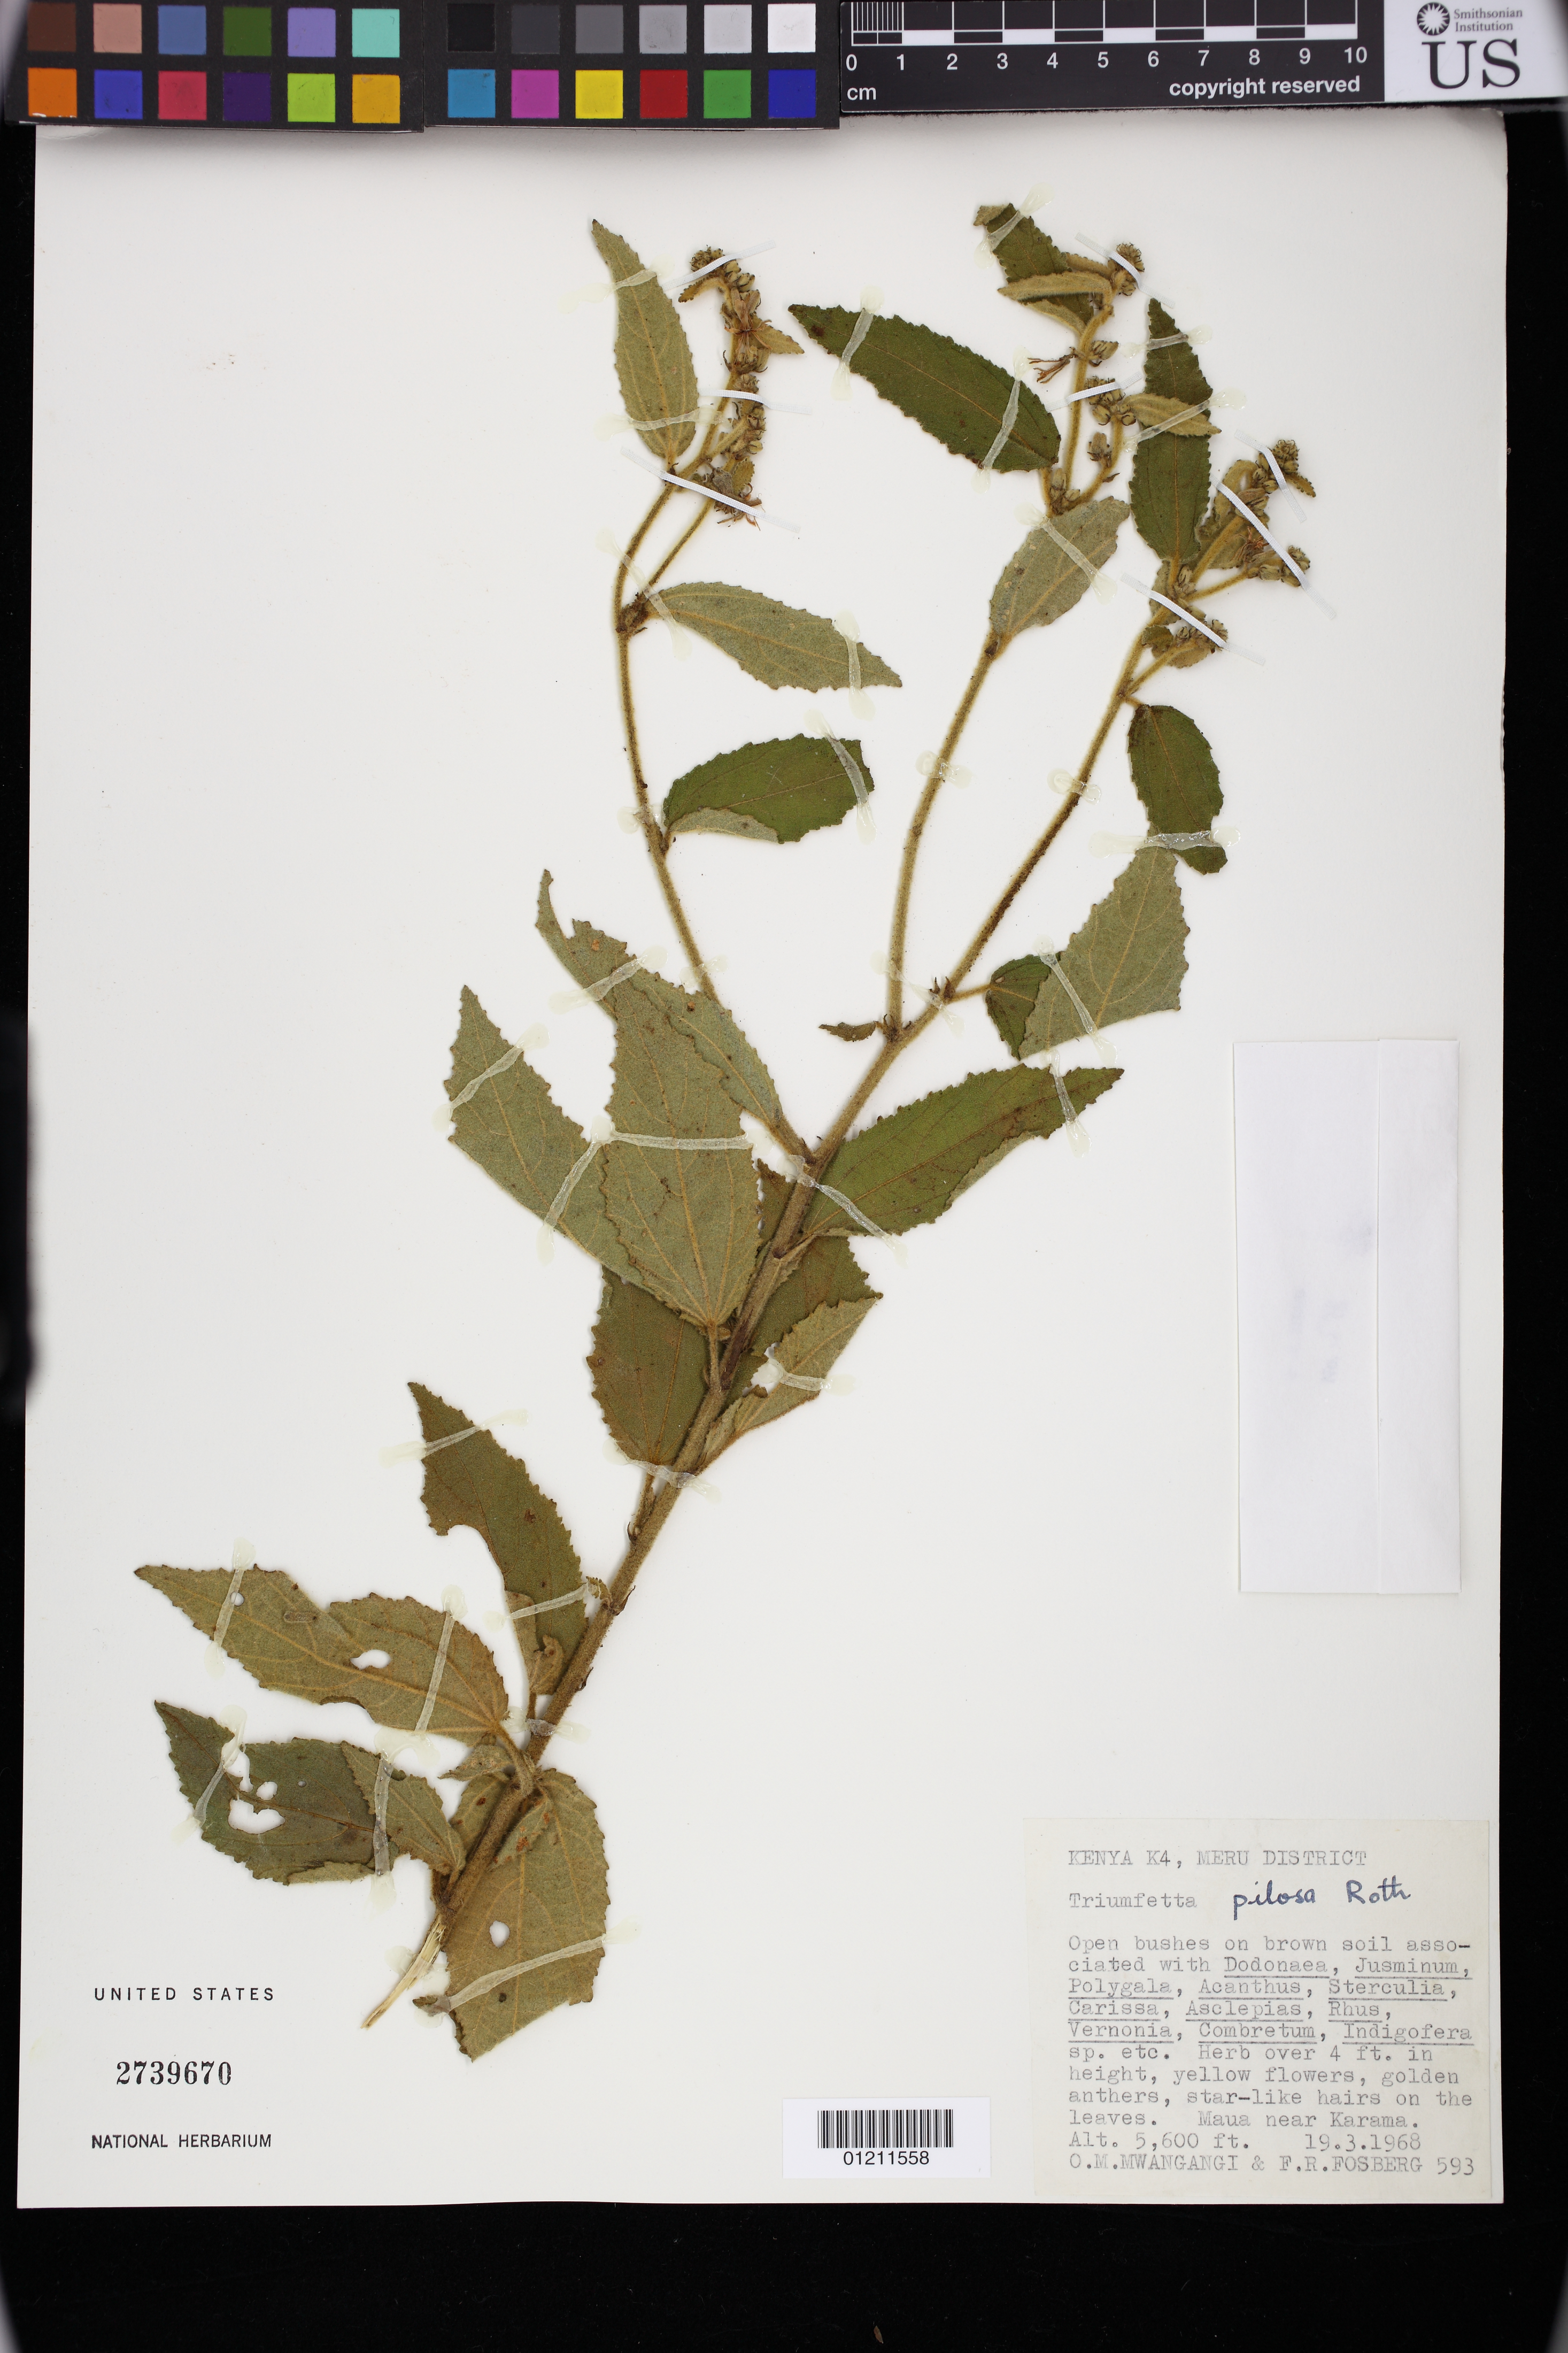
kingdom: Plantae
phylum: Tracheophyta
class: Magnoliopsida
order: Malvales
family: Malvaceae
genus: Triumfetta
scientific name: Triumfetta sp.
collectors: O. M. Mwangangi & F. R. Fosberg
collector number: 593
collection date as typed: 19 Mar 1968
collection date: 1968-03-19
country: Kenya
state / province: Isiolo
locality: Kenya K4. Meru District. Maua near Karama.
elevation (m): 1707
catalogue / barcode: US 2739670